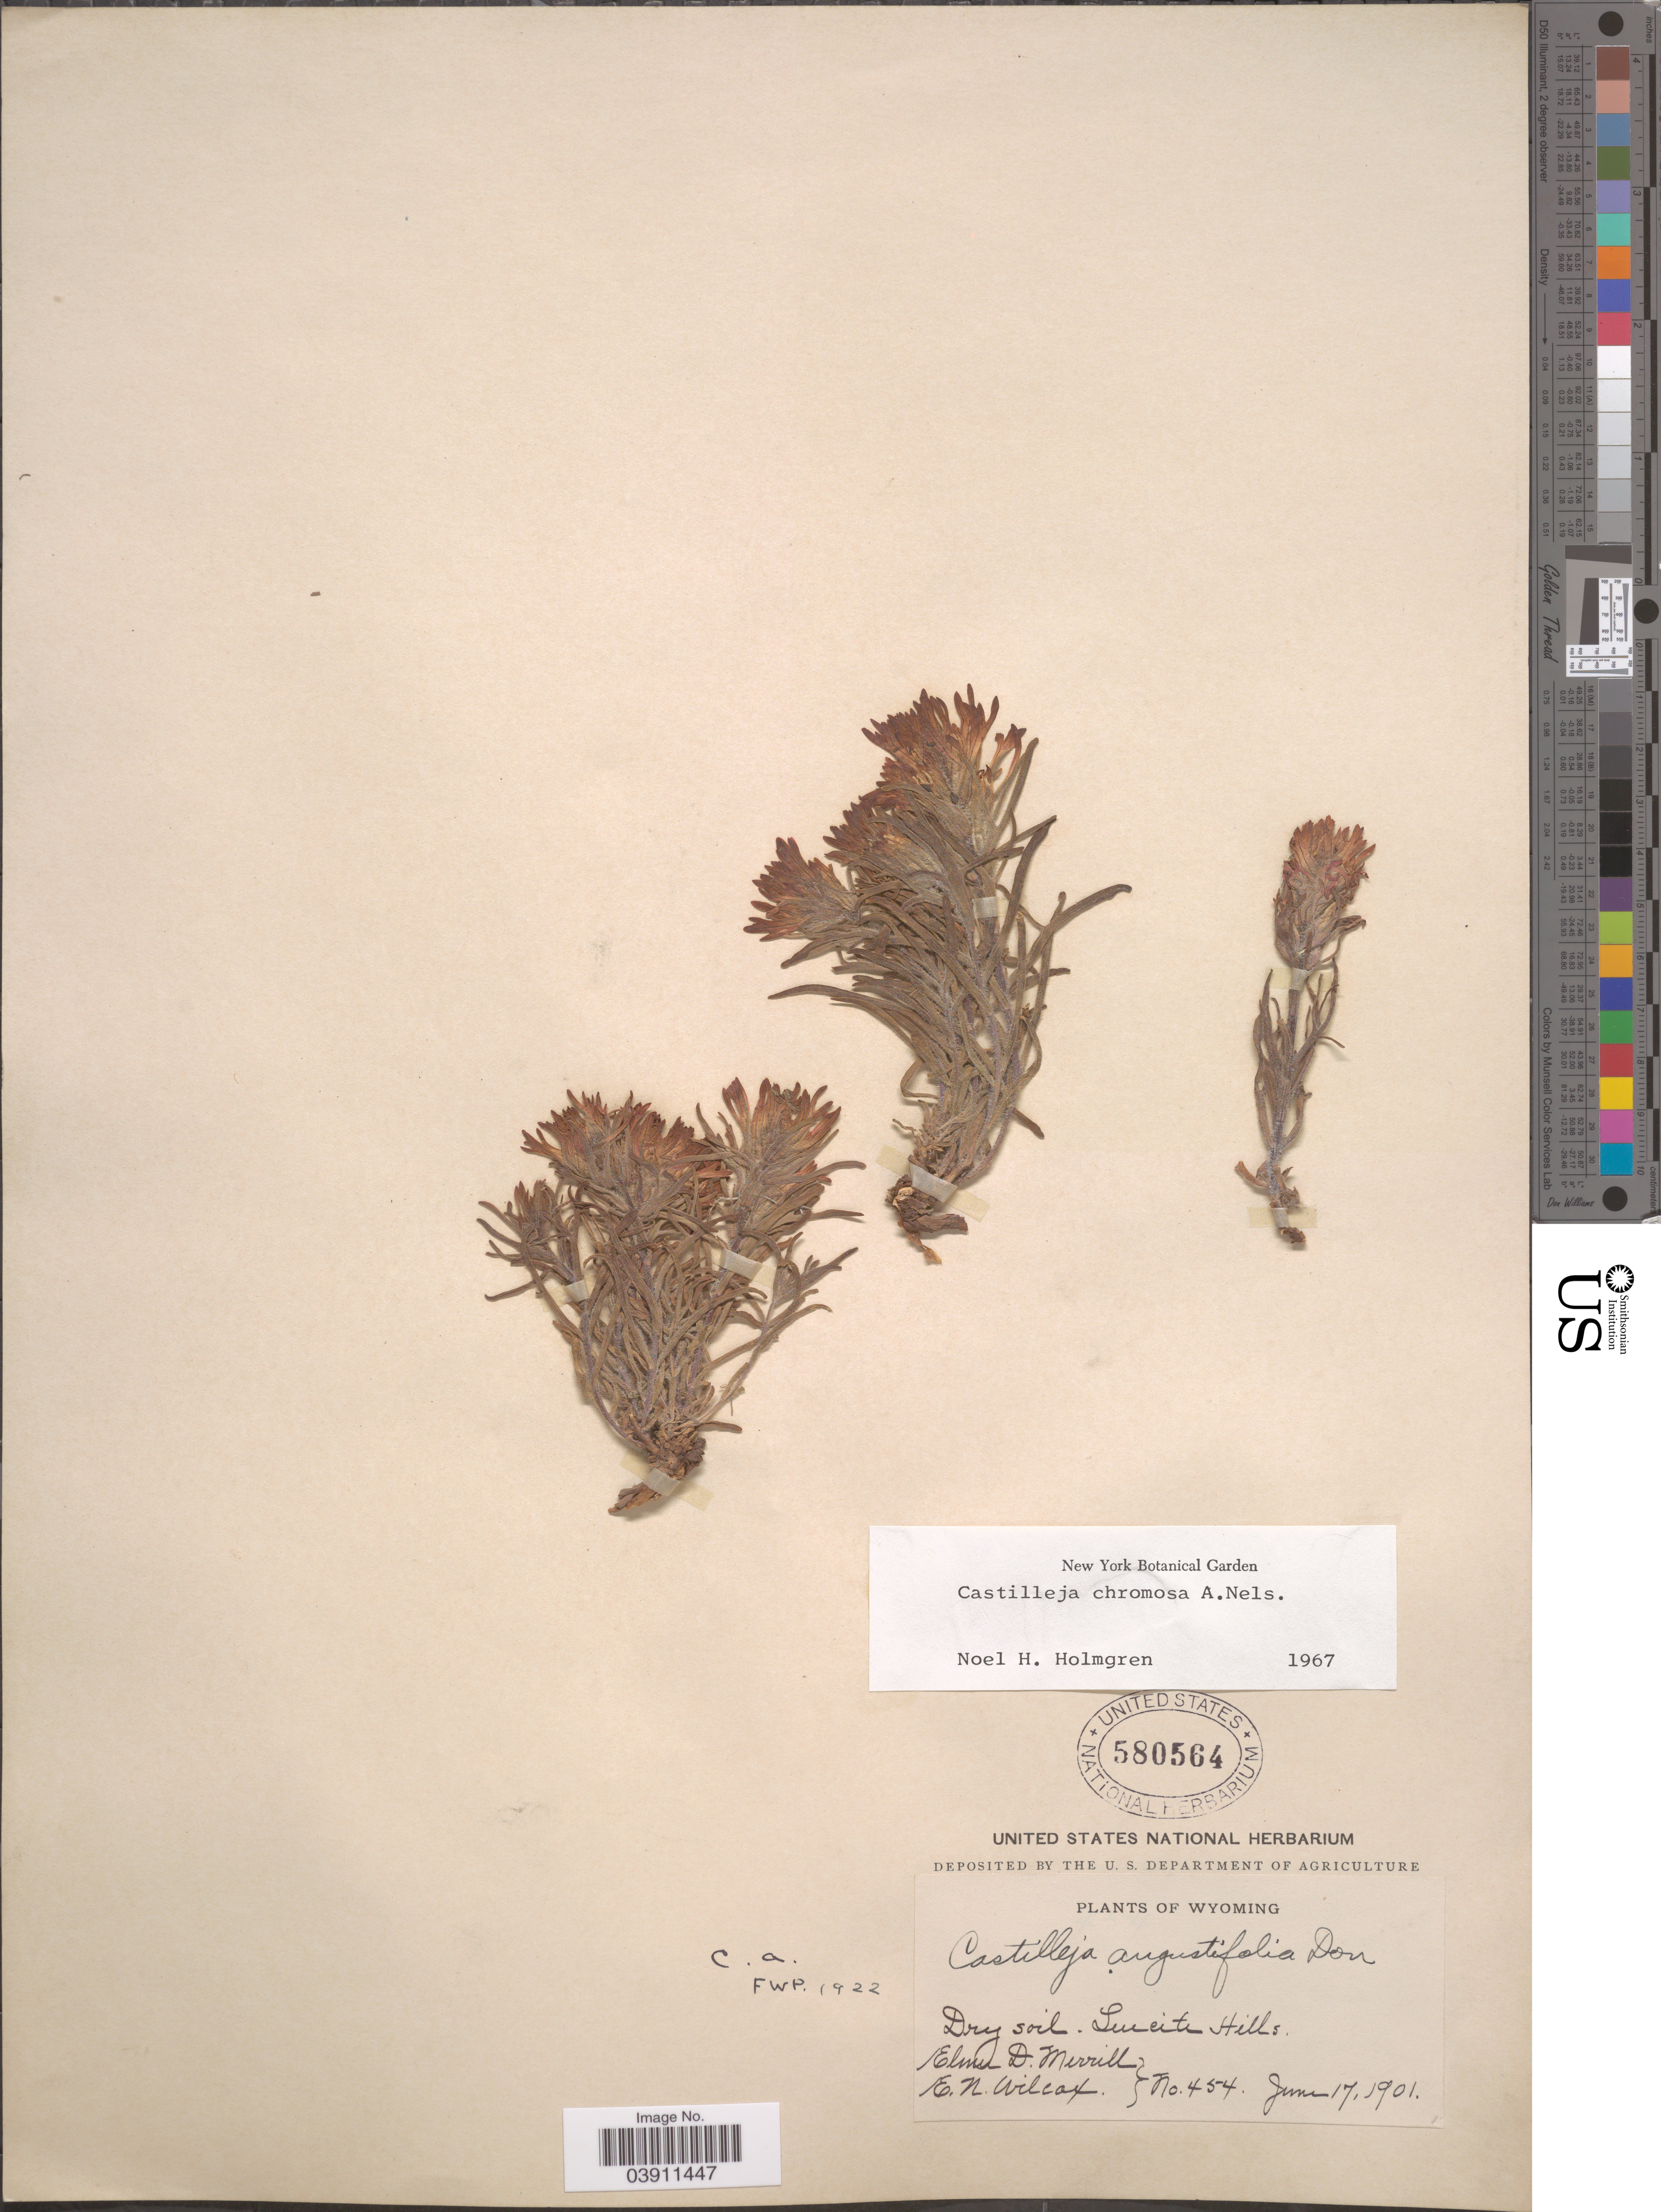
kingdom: Plantae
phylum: Tracheophyta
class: Magnoliopsida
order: Lamiales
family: Orobanchaceae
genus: Castilleja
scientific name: Castilleja chromosa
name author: A. Nelson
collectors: E. D. Merrill & E. Wilcox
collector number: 454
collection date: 1901-06-17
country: United States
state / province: Wyoming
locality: Leucite Hills.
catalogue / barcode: US 580564